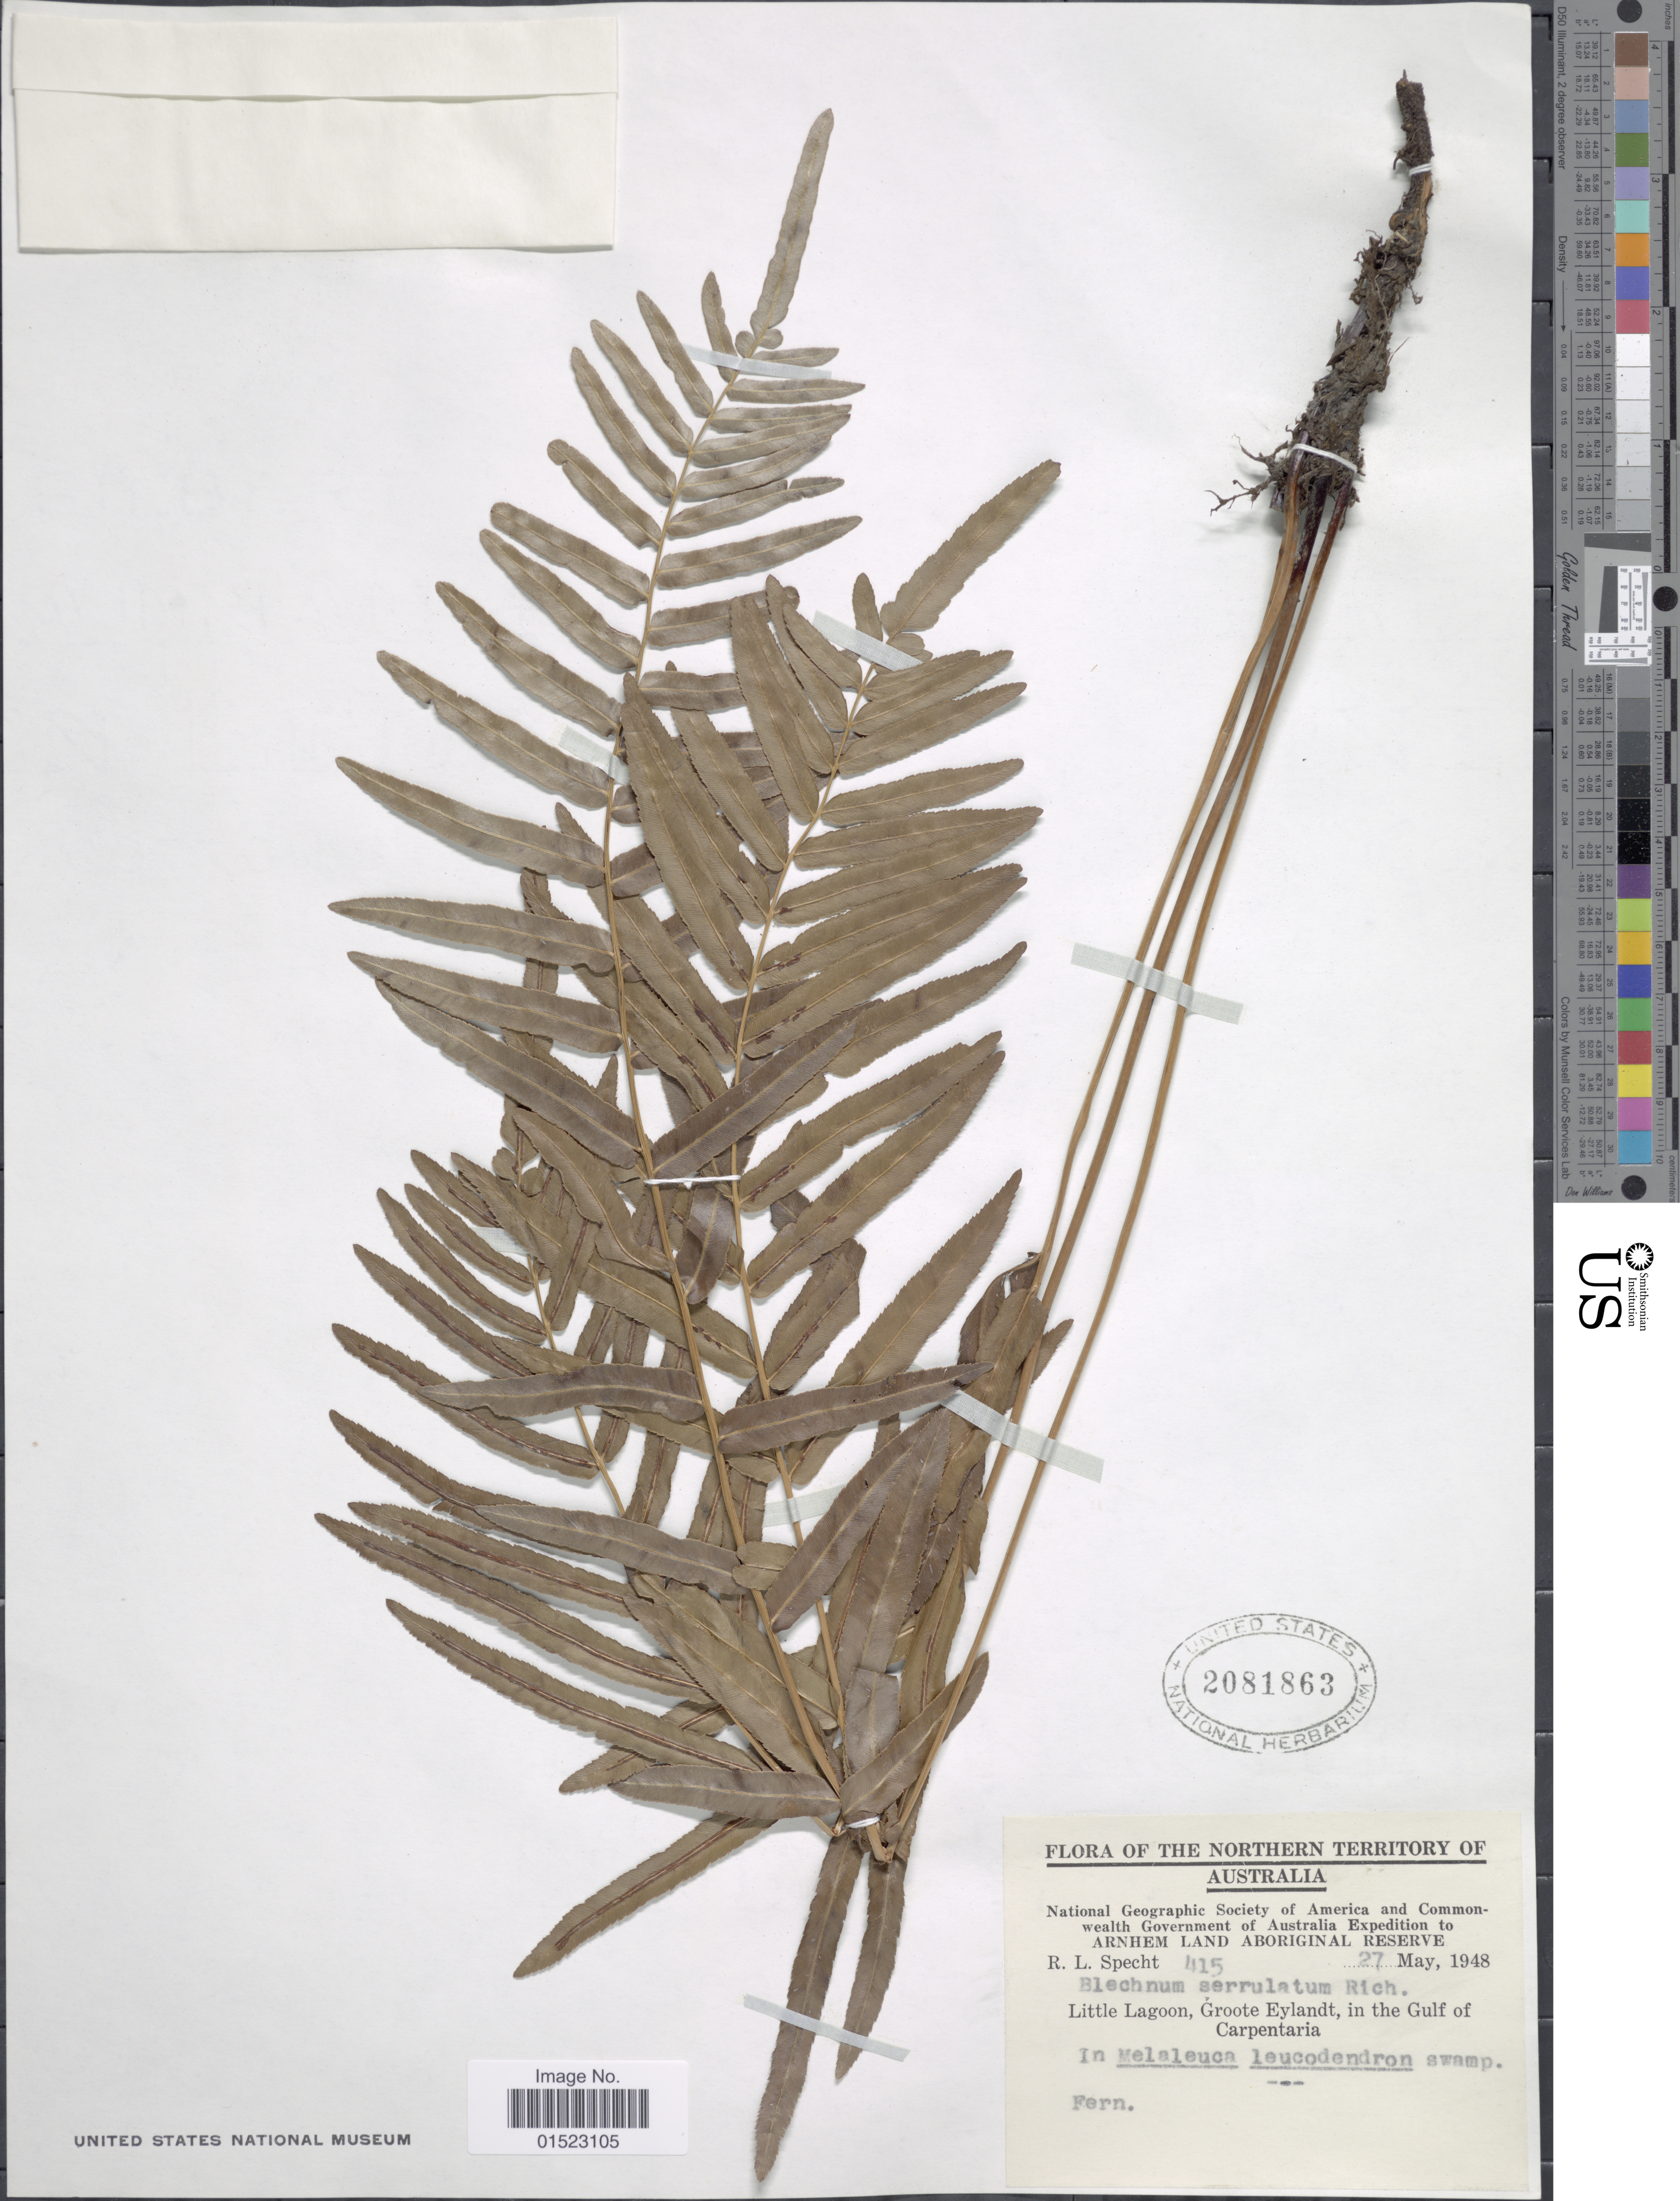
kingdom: Plantae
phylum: Tracheophyta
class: Polypodiopsida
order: Polypodiales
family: Blechnaceae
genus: Telmatoblechnum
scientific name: Telmatoblechnum serrulatum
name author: (Rich.) Perrie et al.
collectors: R. L. Specht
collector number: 415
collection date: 1948-05-27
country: Australia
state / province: Northern Territory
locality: Little Lagoon, Groote Eylandt, in the Gulf of Carpentaria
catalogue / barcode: US 2081863